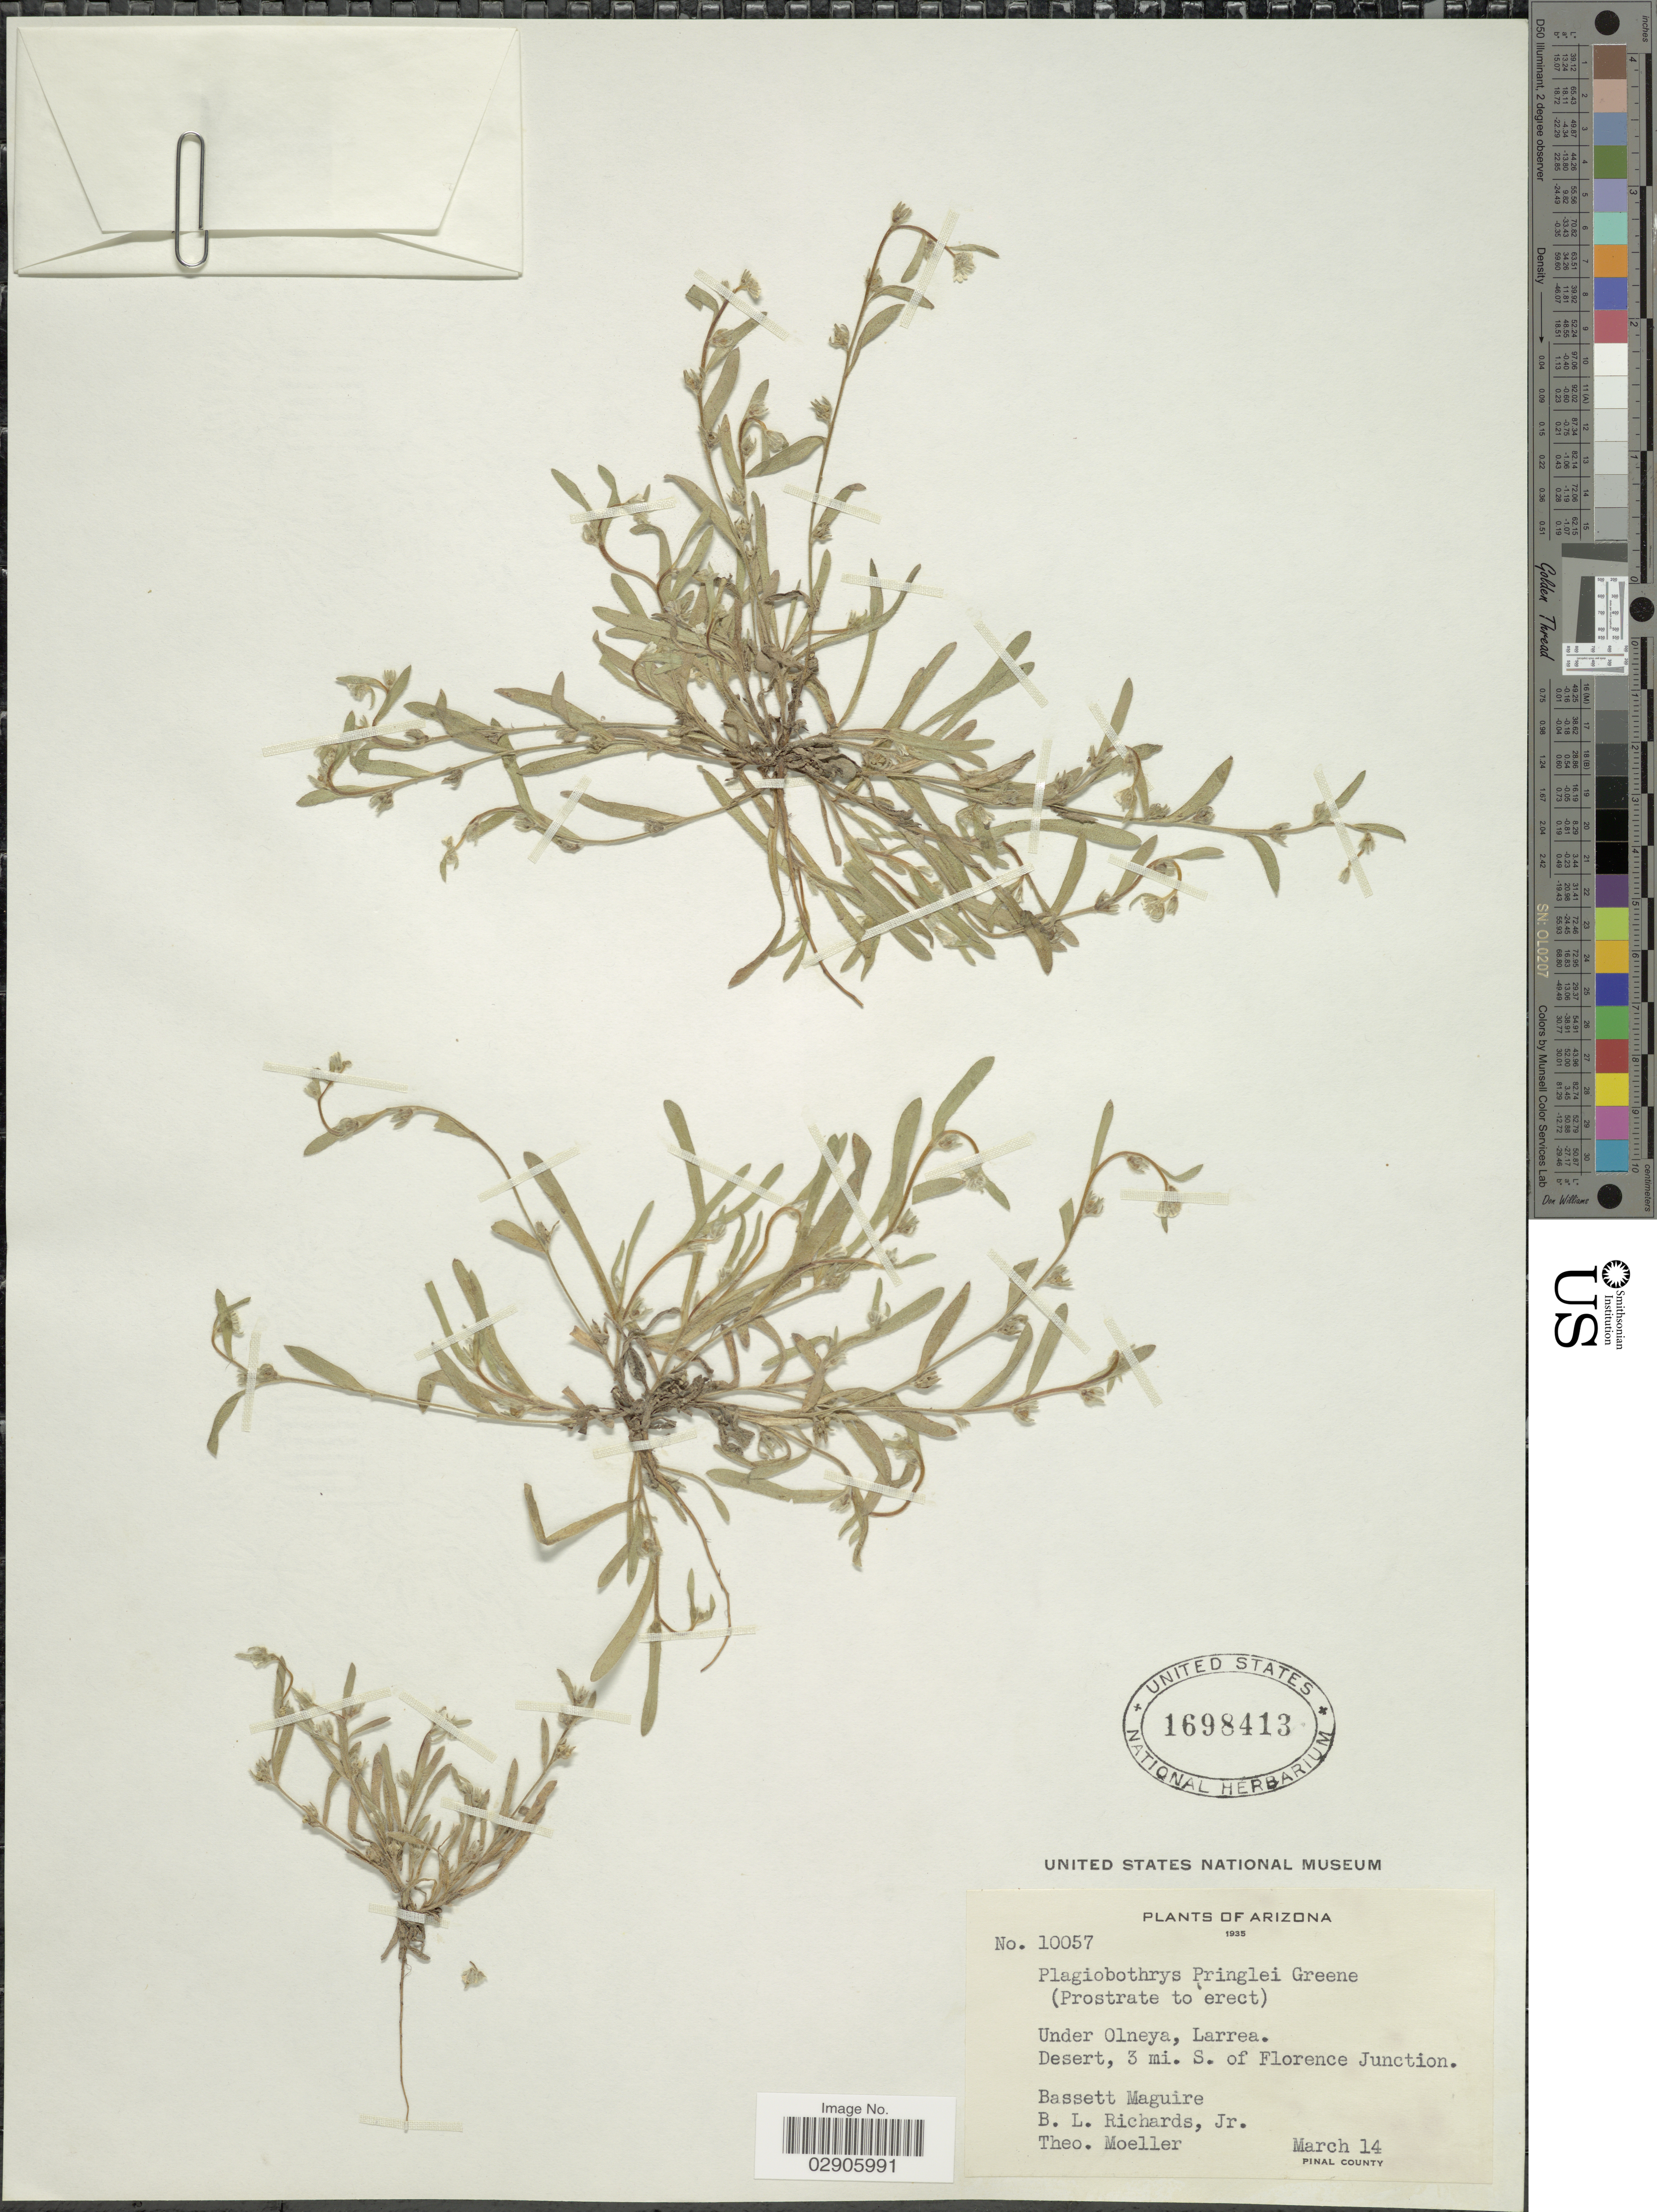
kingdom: Plantae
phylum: Tracheophyta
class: Magnoliopsida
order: Boraginales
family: Boraginaceae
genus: Plagiobothrys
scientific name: Plagiobothrys pringlei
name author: Greene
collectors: B. Maguire, B. Richards & T. Moeller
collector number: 10057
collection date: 1935-03-14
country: United States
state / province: Arizona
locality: Desert, 3 mi. S. of Florence Junction. Pinal County.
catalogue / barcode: US 1698413